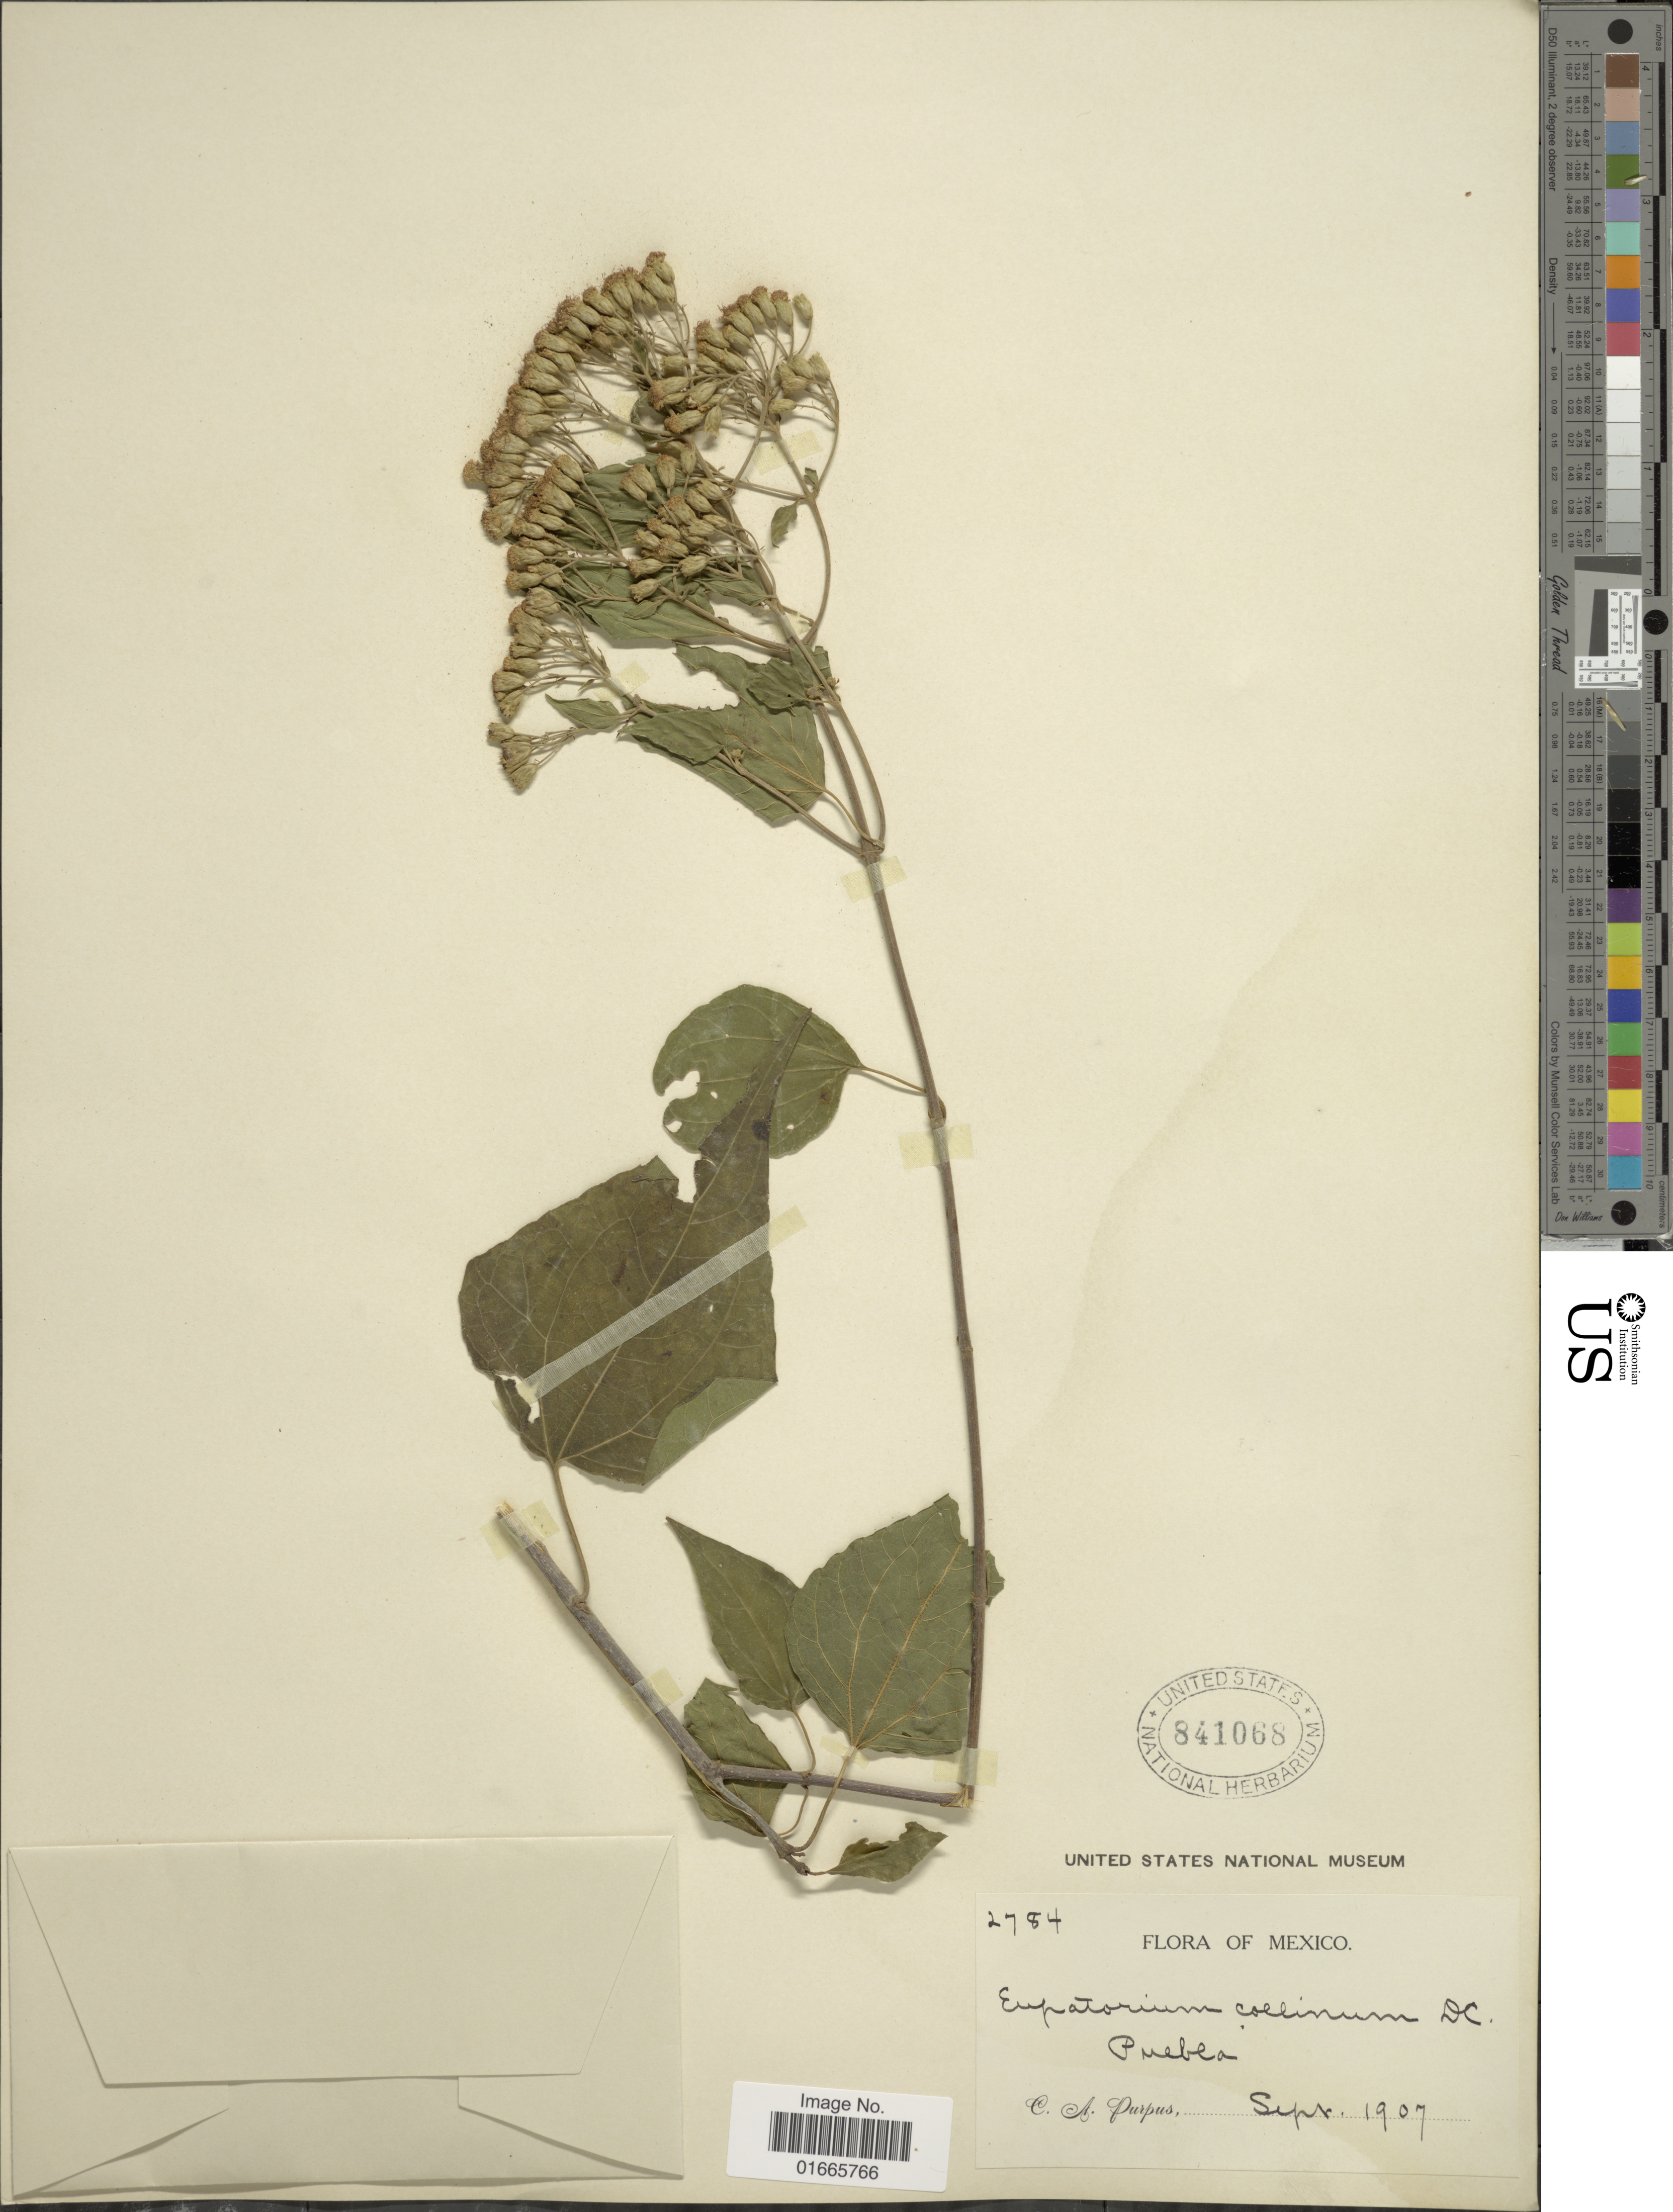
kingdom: Plantae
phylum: Tracheophyta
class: Magnoliopsida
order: Asterales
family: Asteraceae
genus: Chromolaena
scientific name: Chromolaena collina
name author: (DC.) R.M. King & H. Rob.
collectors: C. A. Purpus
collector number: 2784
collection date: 1907-09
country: Mexico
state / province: Puebla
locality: Mexico, Puebla.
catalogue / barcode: US 841068